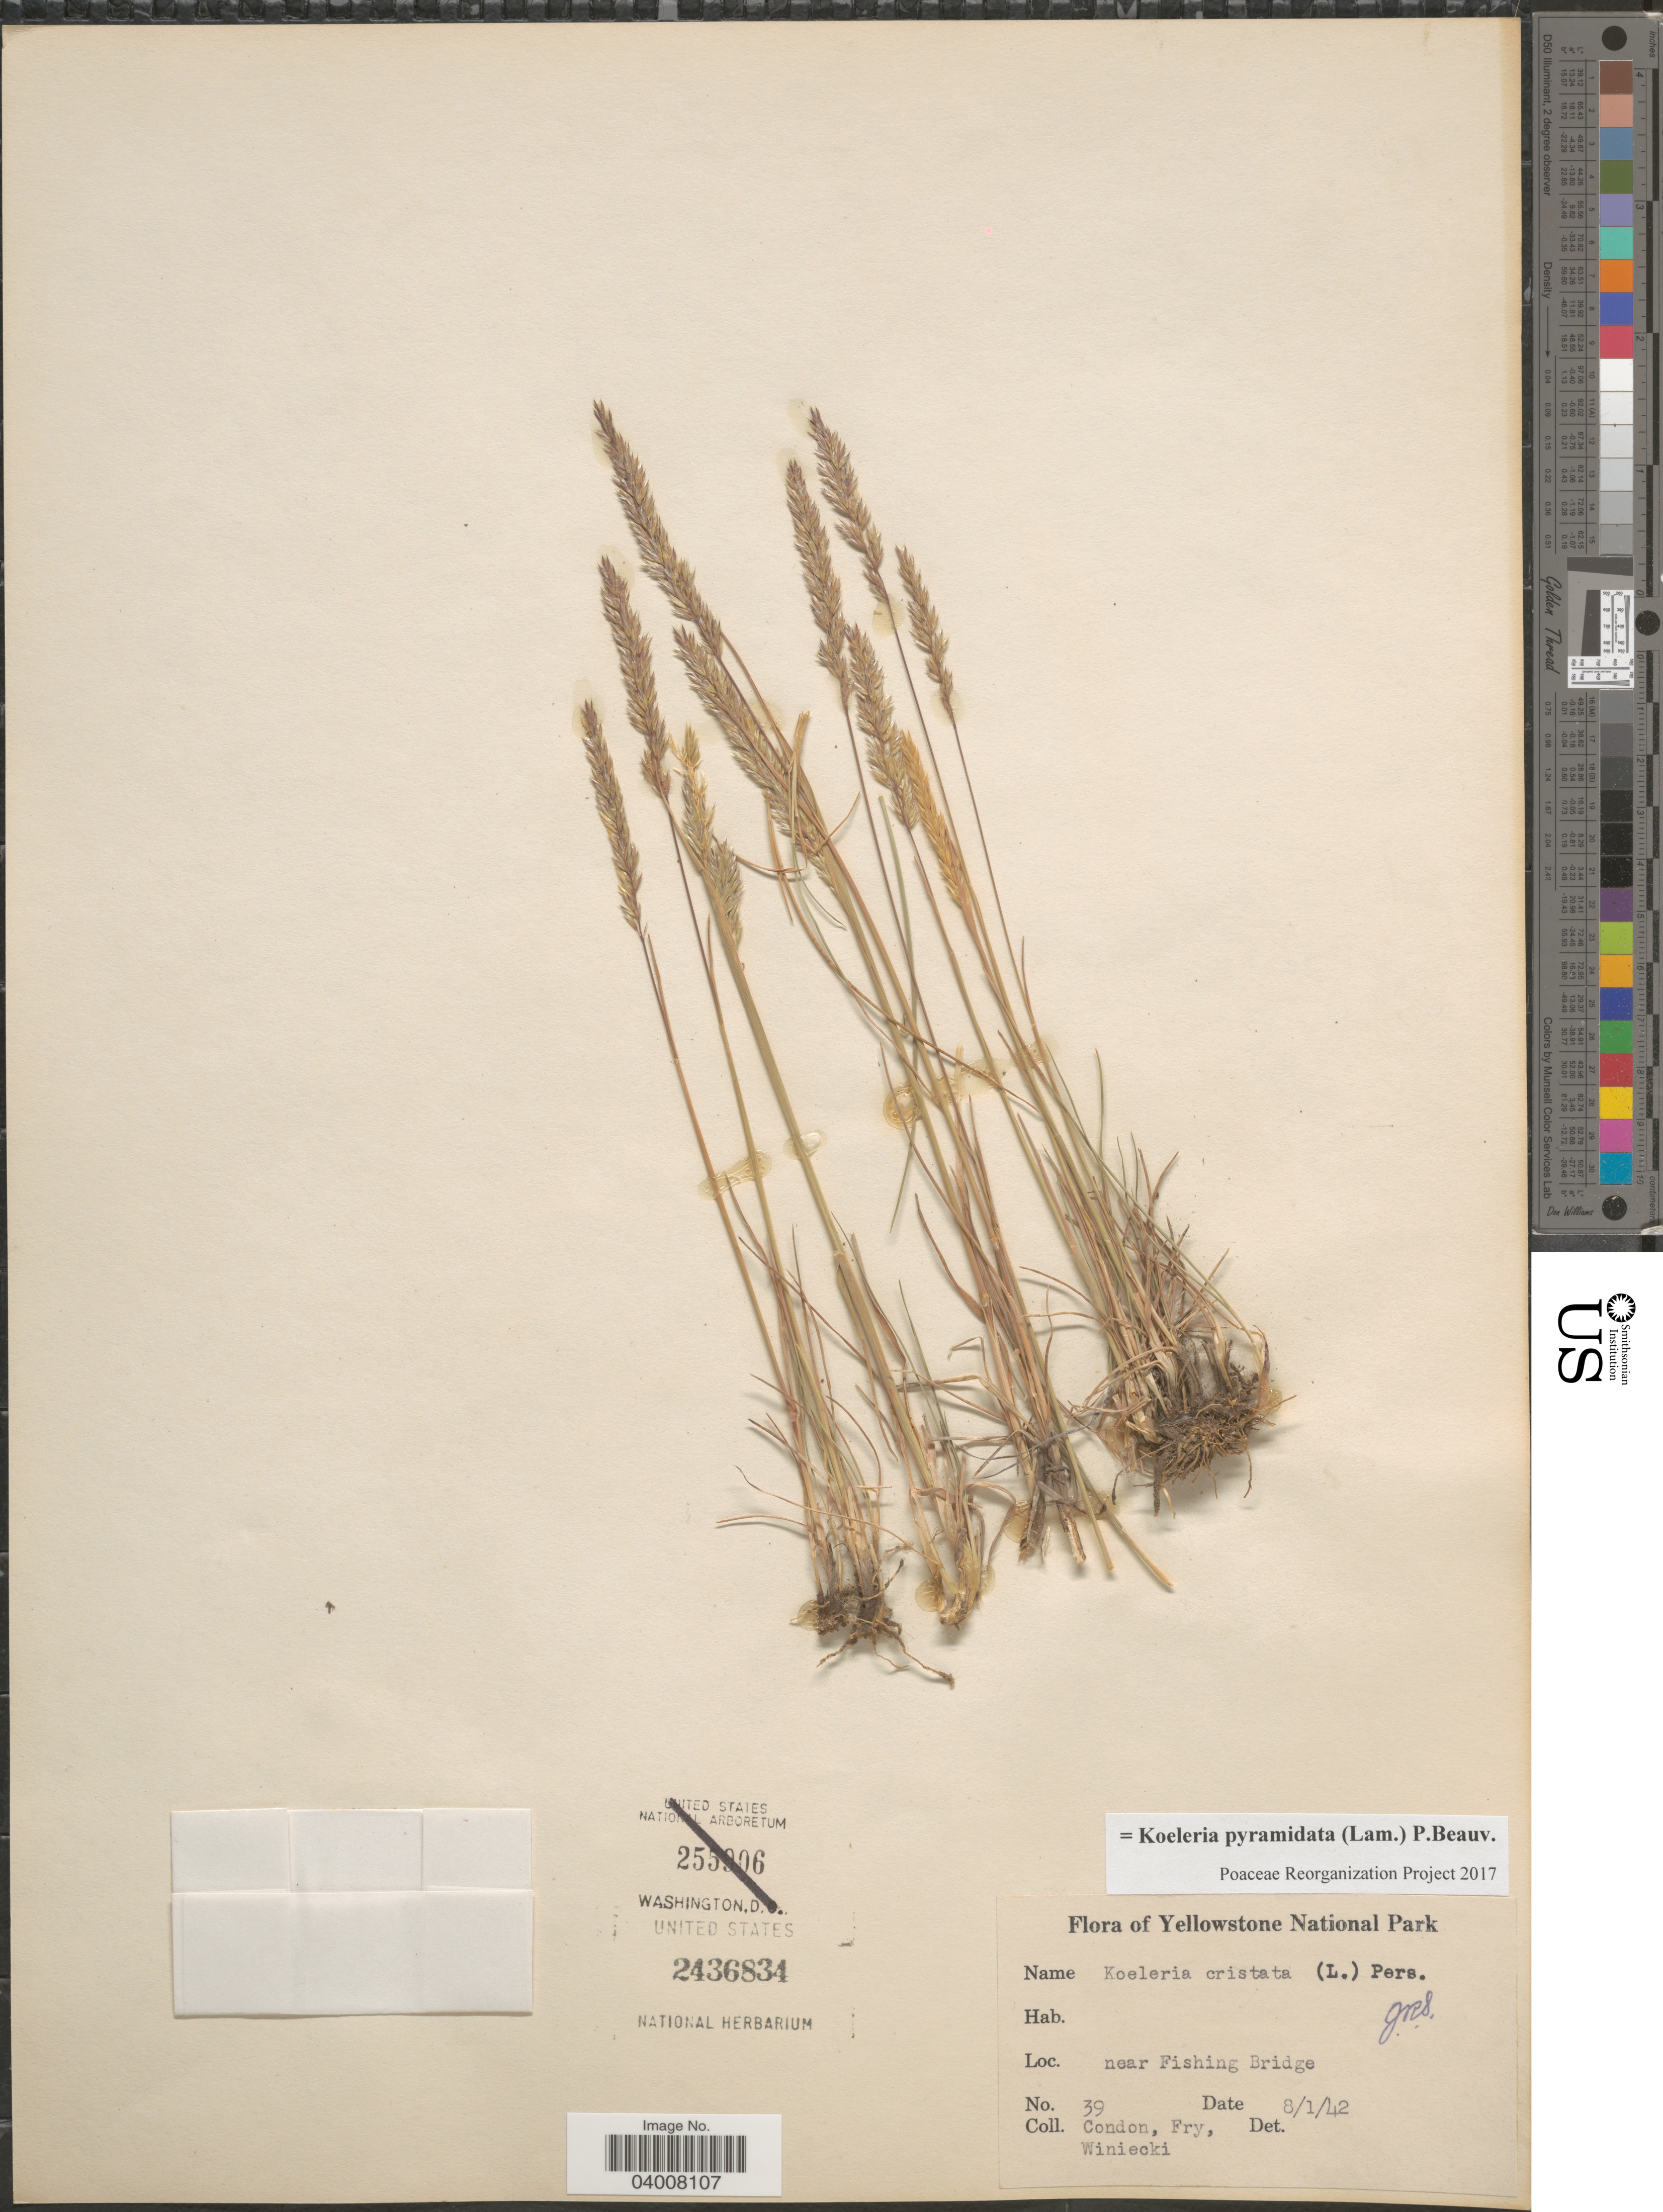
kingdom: Plantae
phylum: Tracheophyta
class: Liliopsida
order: Poales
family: Poaceae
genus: Koeleria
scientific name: Koeleria pyramidata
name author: (Lam.) P. Beauv.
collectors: Condon, -. Fry & Winiecki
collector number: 39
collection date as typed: Transcribed d/m/y: 1/8/42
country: United States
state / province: Wyoming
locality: Yellowstone National Park. Near Fishing Bridge.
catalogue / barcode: US 2436834